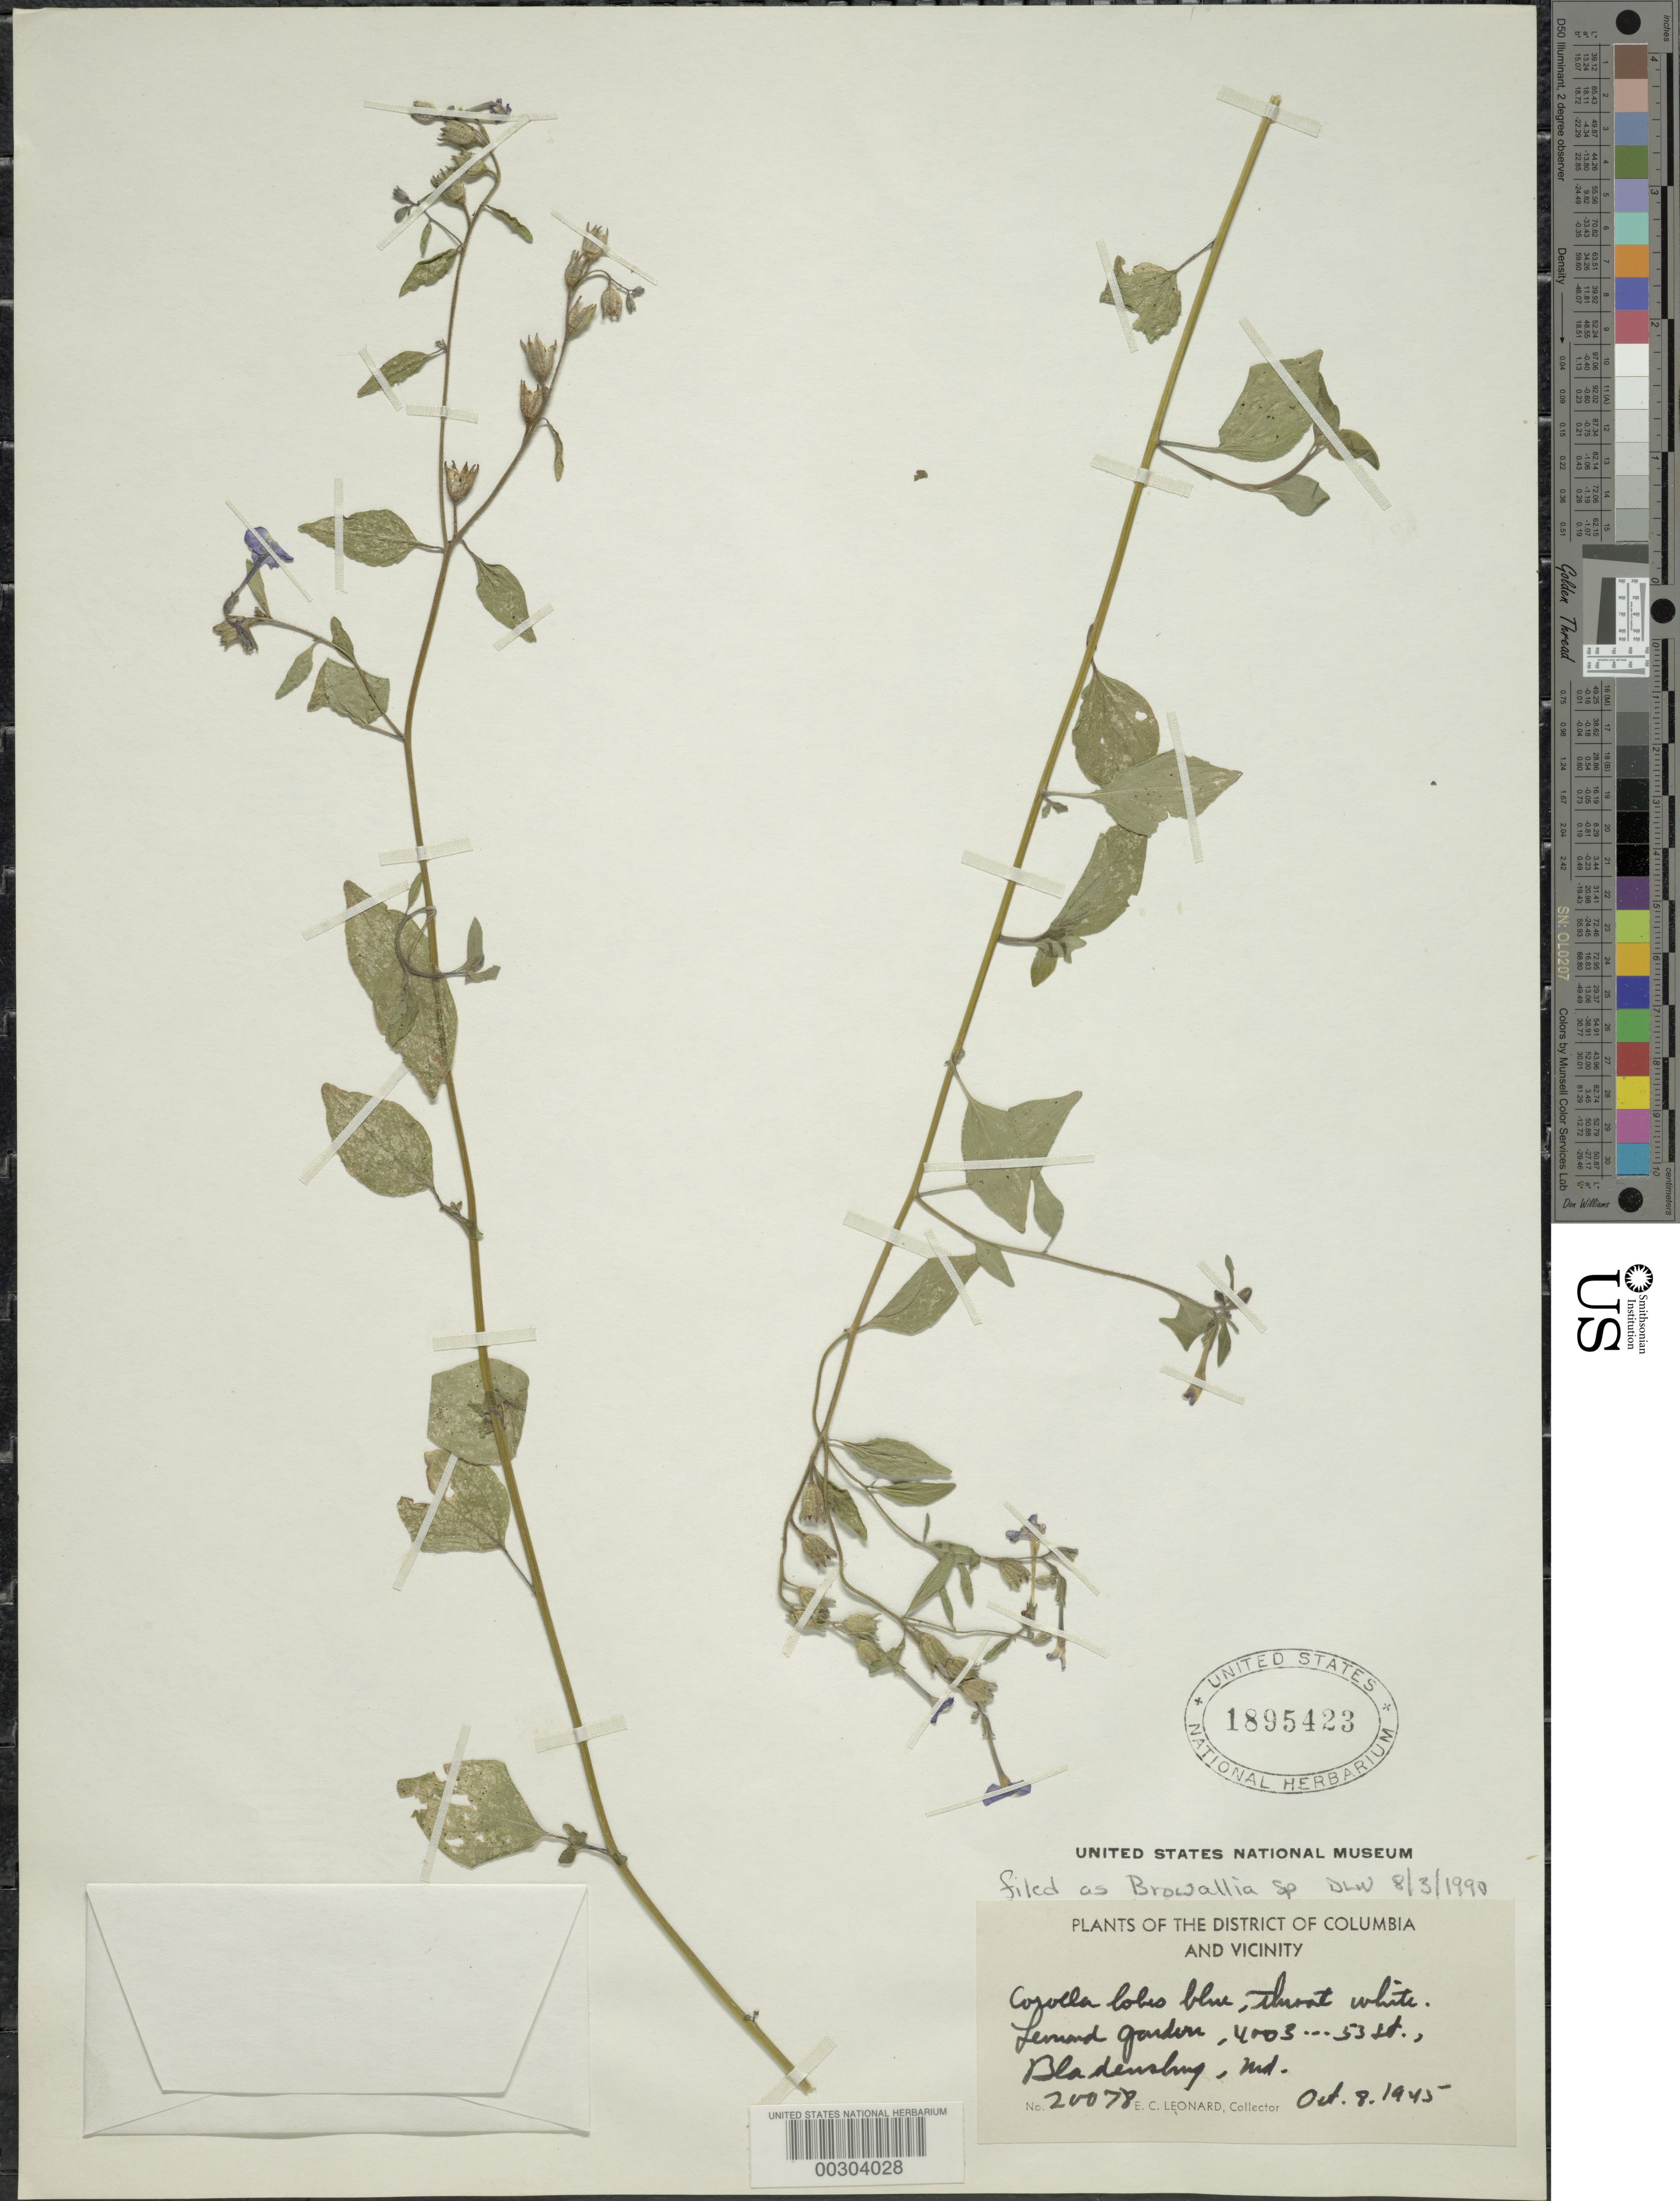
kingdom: Plantae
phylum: Tracheophyta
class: Magnoliopsida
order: Solanales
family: Solanaceae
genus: Browallia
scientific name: Browallia sp.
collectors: E. C. Leonard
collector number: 20078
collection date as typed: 08 Oct 1945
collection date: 1945-10-08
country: United States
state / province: Maryland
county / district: Prince George's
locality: Bladensburg, 4003 53 St, Leonard Garden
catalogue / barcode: US 1895423